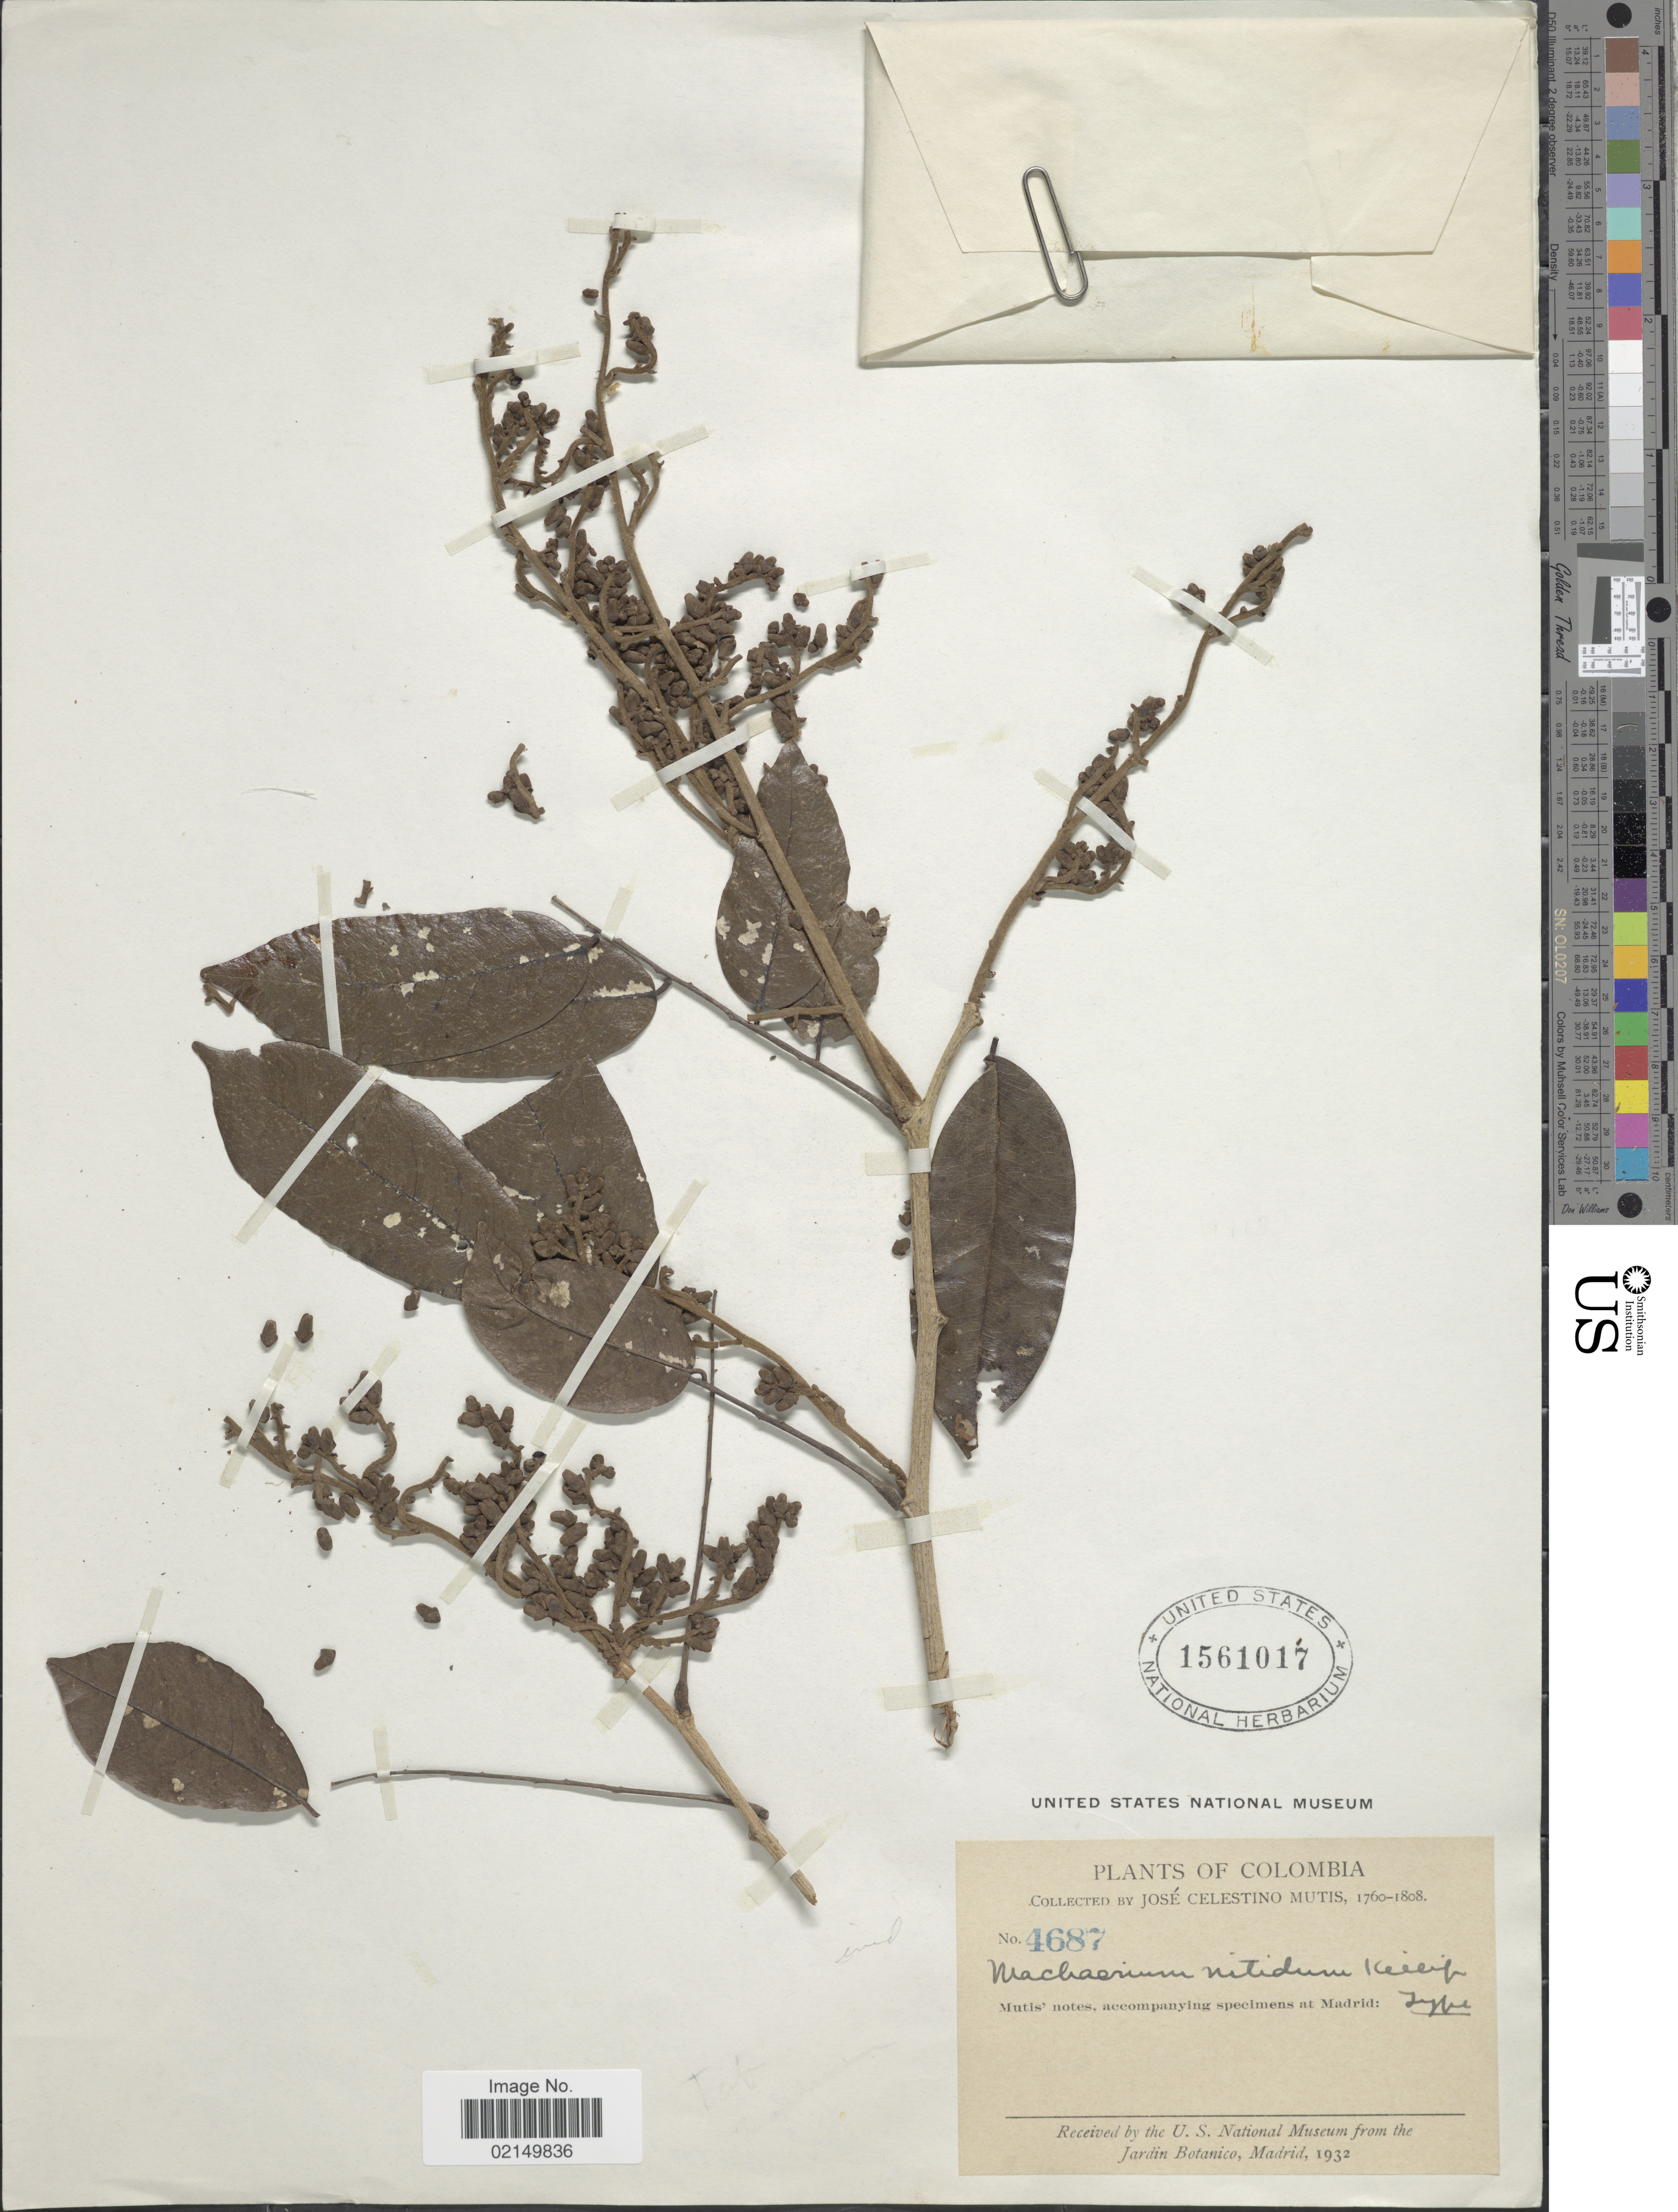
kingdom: Plantae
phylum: Tracheophyta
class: Magnoliopsida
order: Fabales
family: Fabaceae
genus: Machaerium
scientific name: Machaerium sp.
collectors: J. C. B. Mutis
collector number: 4687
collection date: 1760/1808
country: Colombia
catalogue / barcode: US 1561017